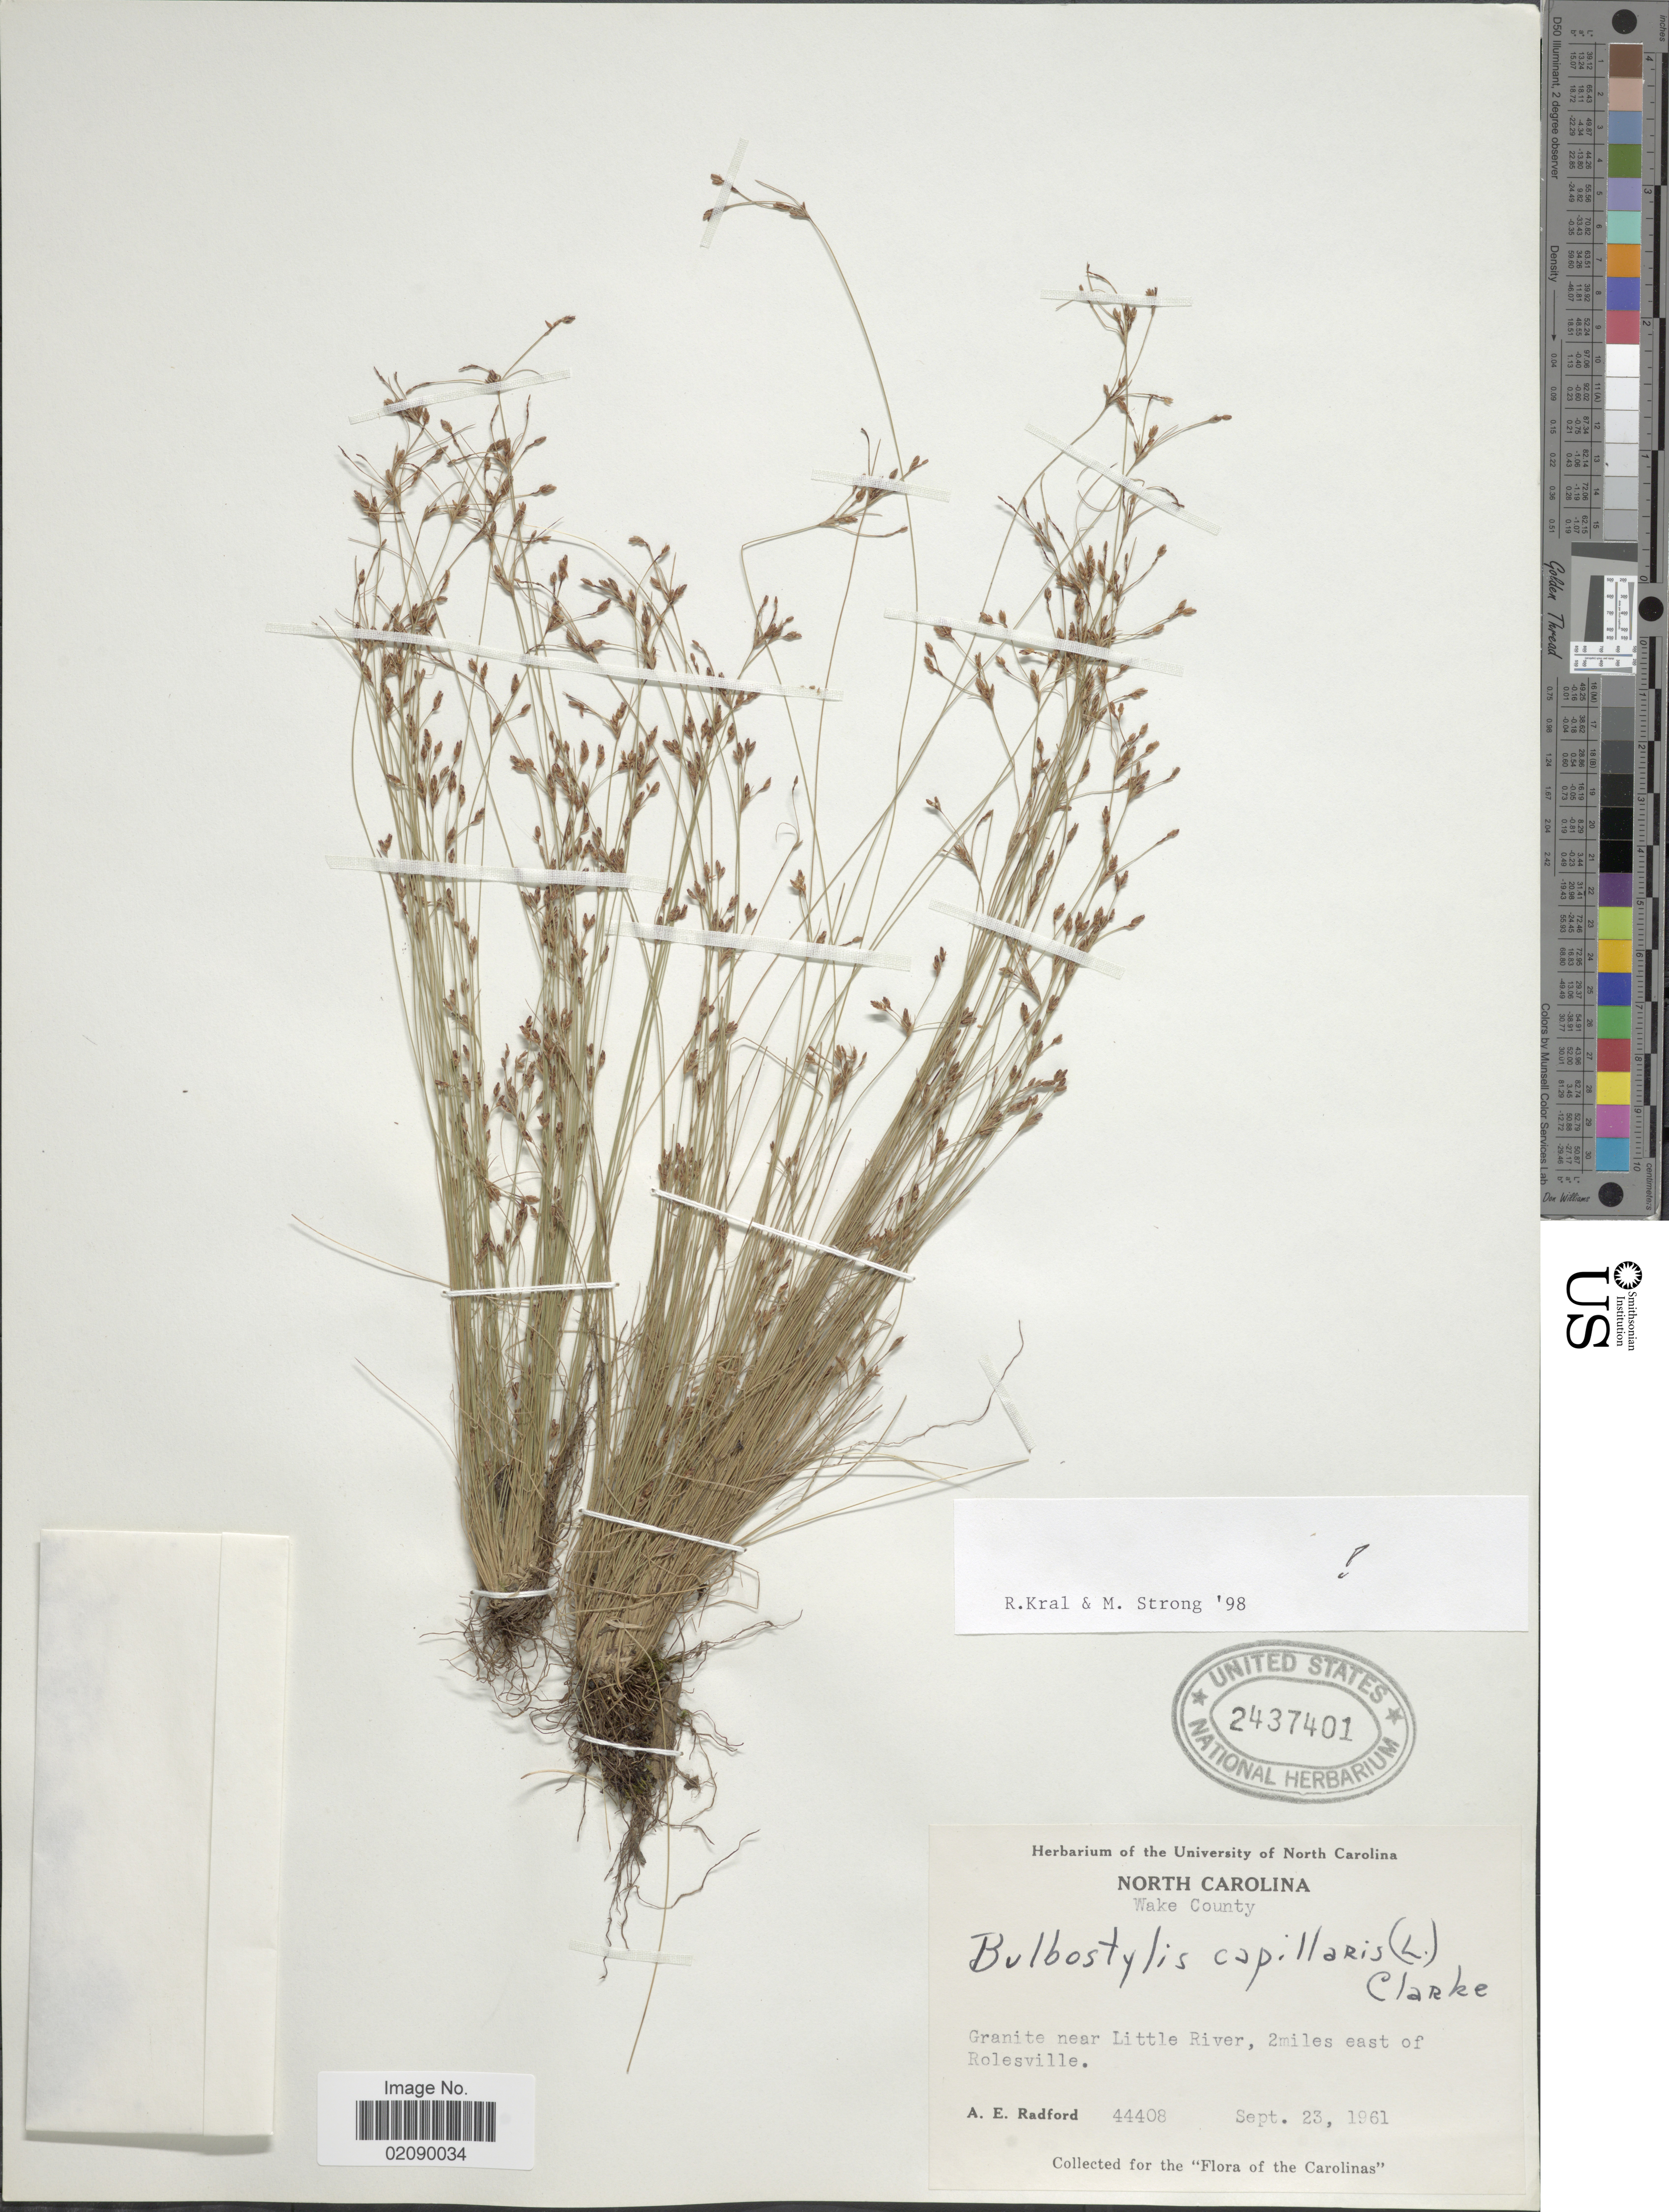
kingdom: Plantae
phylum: Tracheophyta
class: Liliopsida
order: Poales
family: Cyperaceae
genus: Bulbostylis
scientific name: Bulbostylis capillaris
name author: (L.) Kunth ex C.B. Clarke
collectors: A. E. Radford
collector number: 44408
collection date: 1961-09-23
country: United States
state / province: North Carolina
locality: Wake County, Granite near Little River, 2miles east of Rolesville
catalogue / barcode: US 2437401